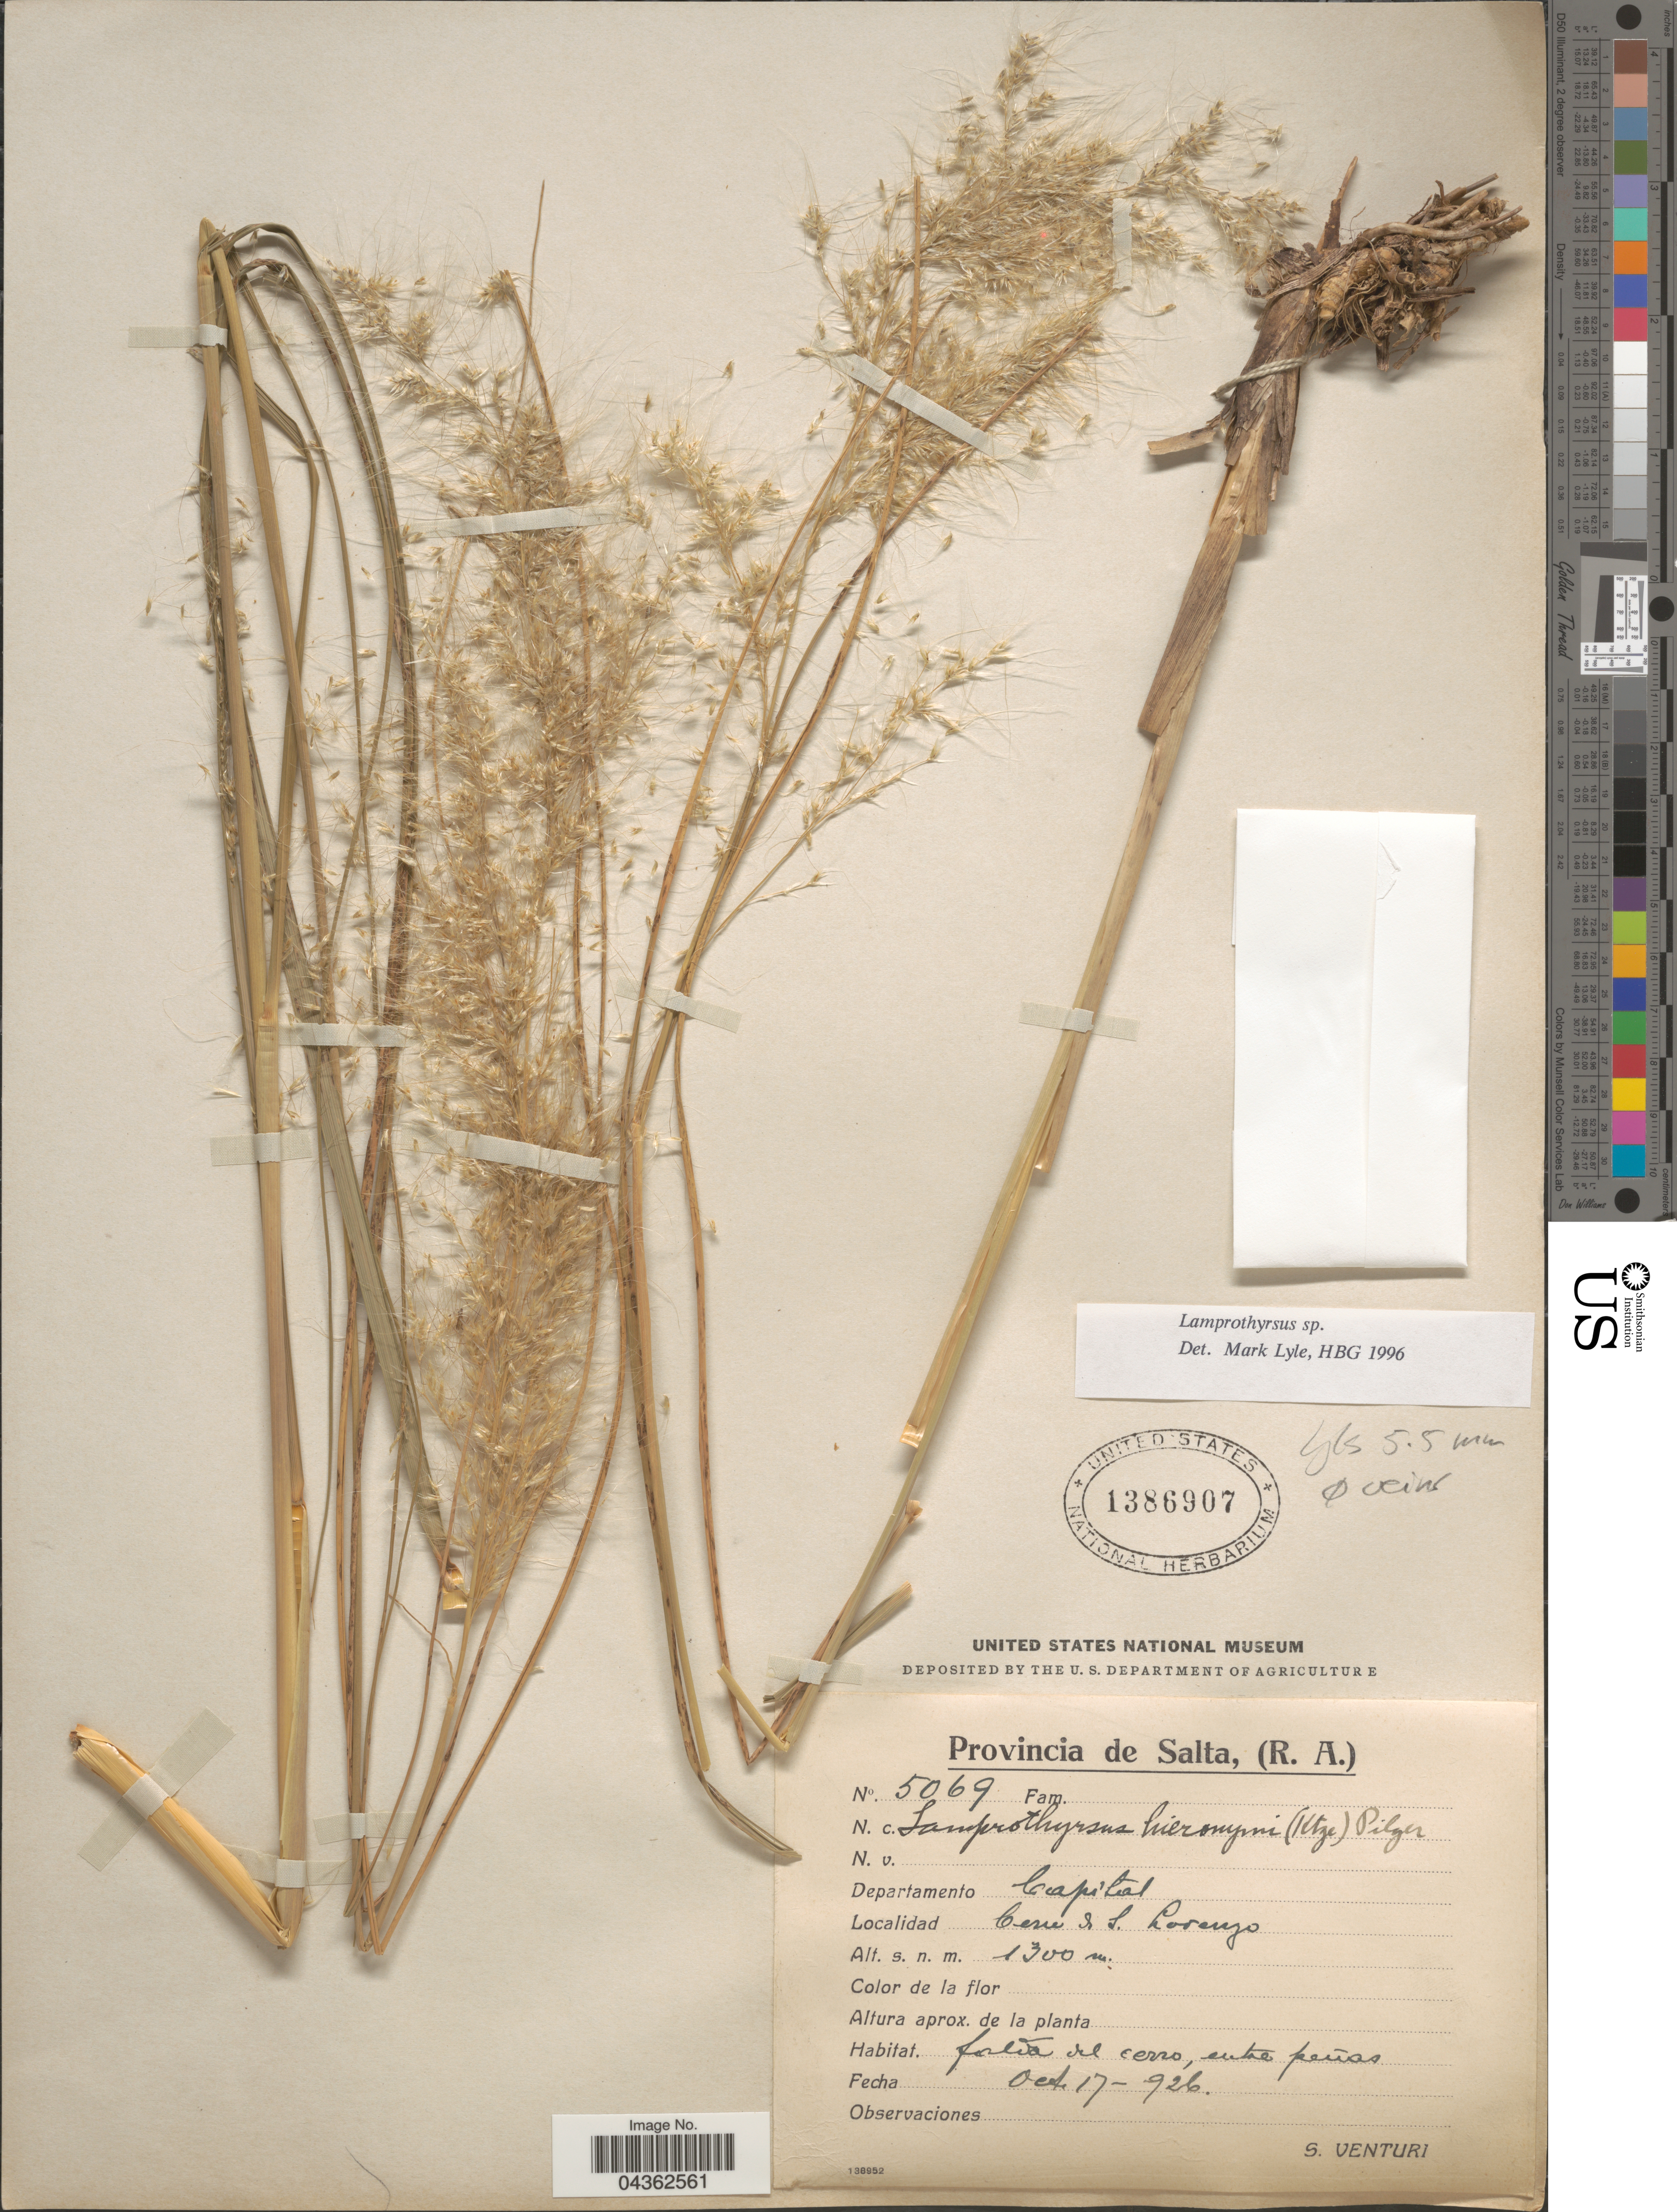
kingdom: Plantae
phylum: Tracheophyta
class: Liliopsida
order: Poales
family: Poaceae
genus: Cortaderia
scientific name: Cortaderia hieronymi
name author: (Kuntze) H.P. Linder & N.P. Barker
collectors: S. Venturi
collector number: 5069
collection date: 1926-10-17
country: Argentina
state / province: Salta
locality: Departamento Capital. Cerro de S. Lorenzo.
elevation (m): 1300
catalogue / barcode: US 1386907